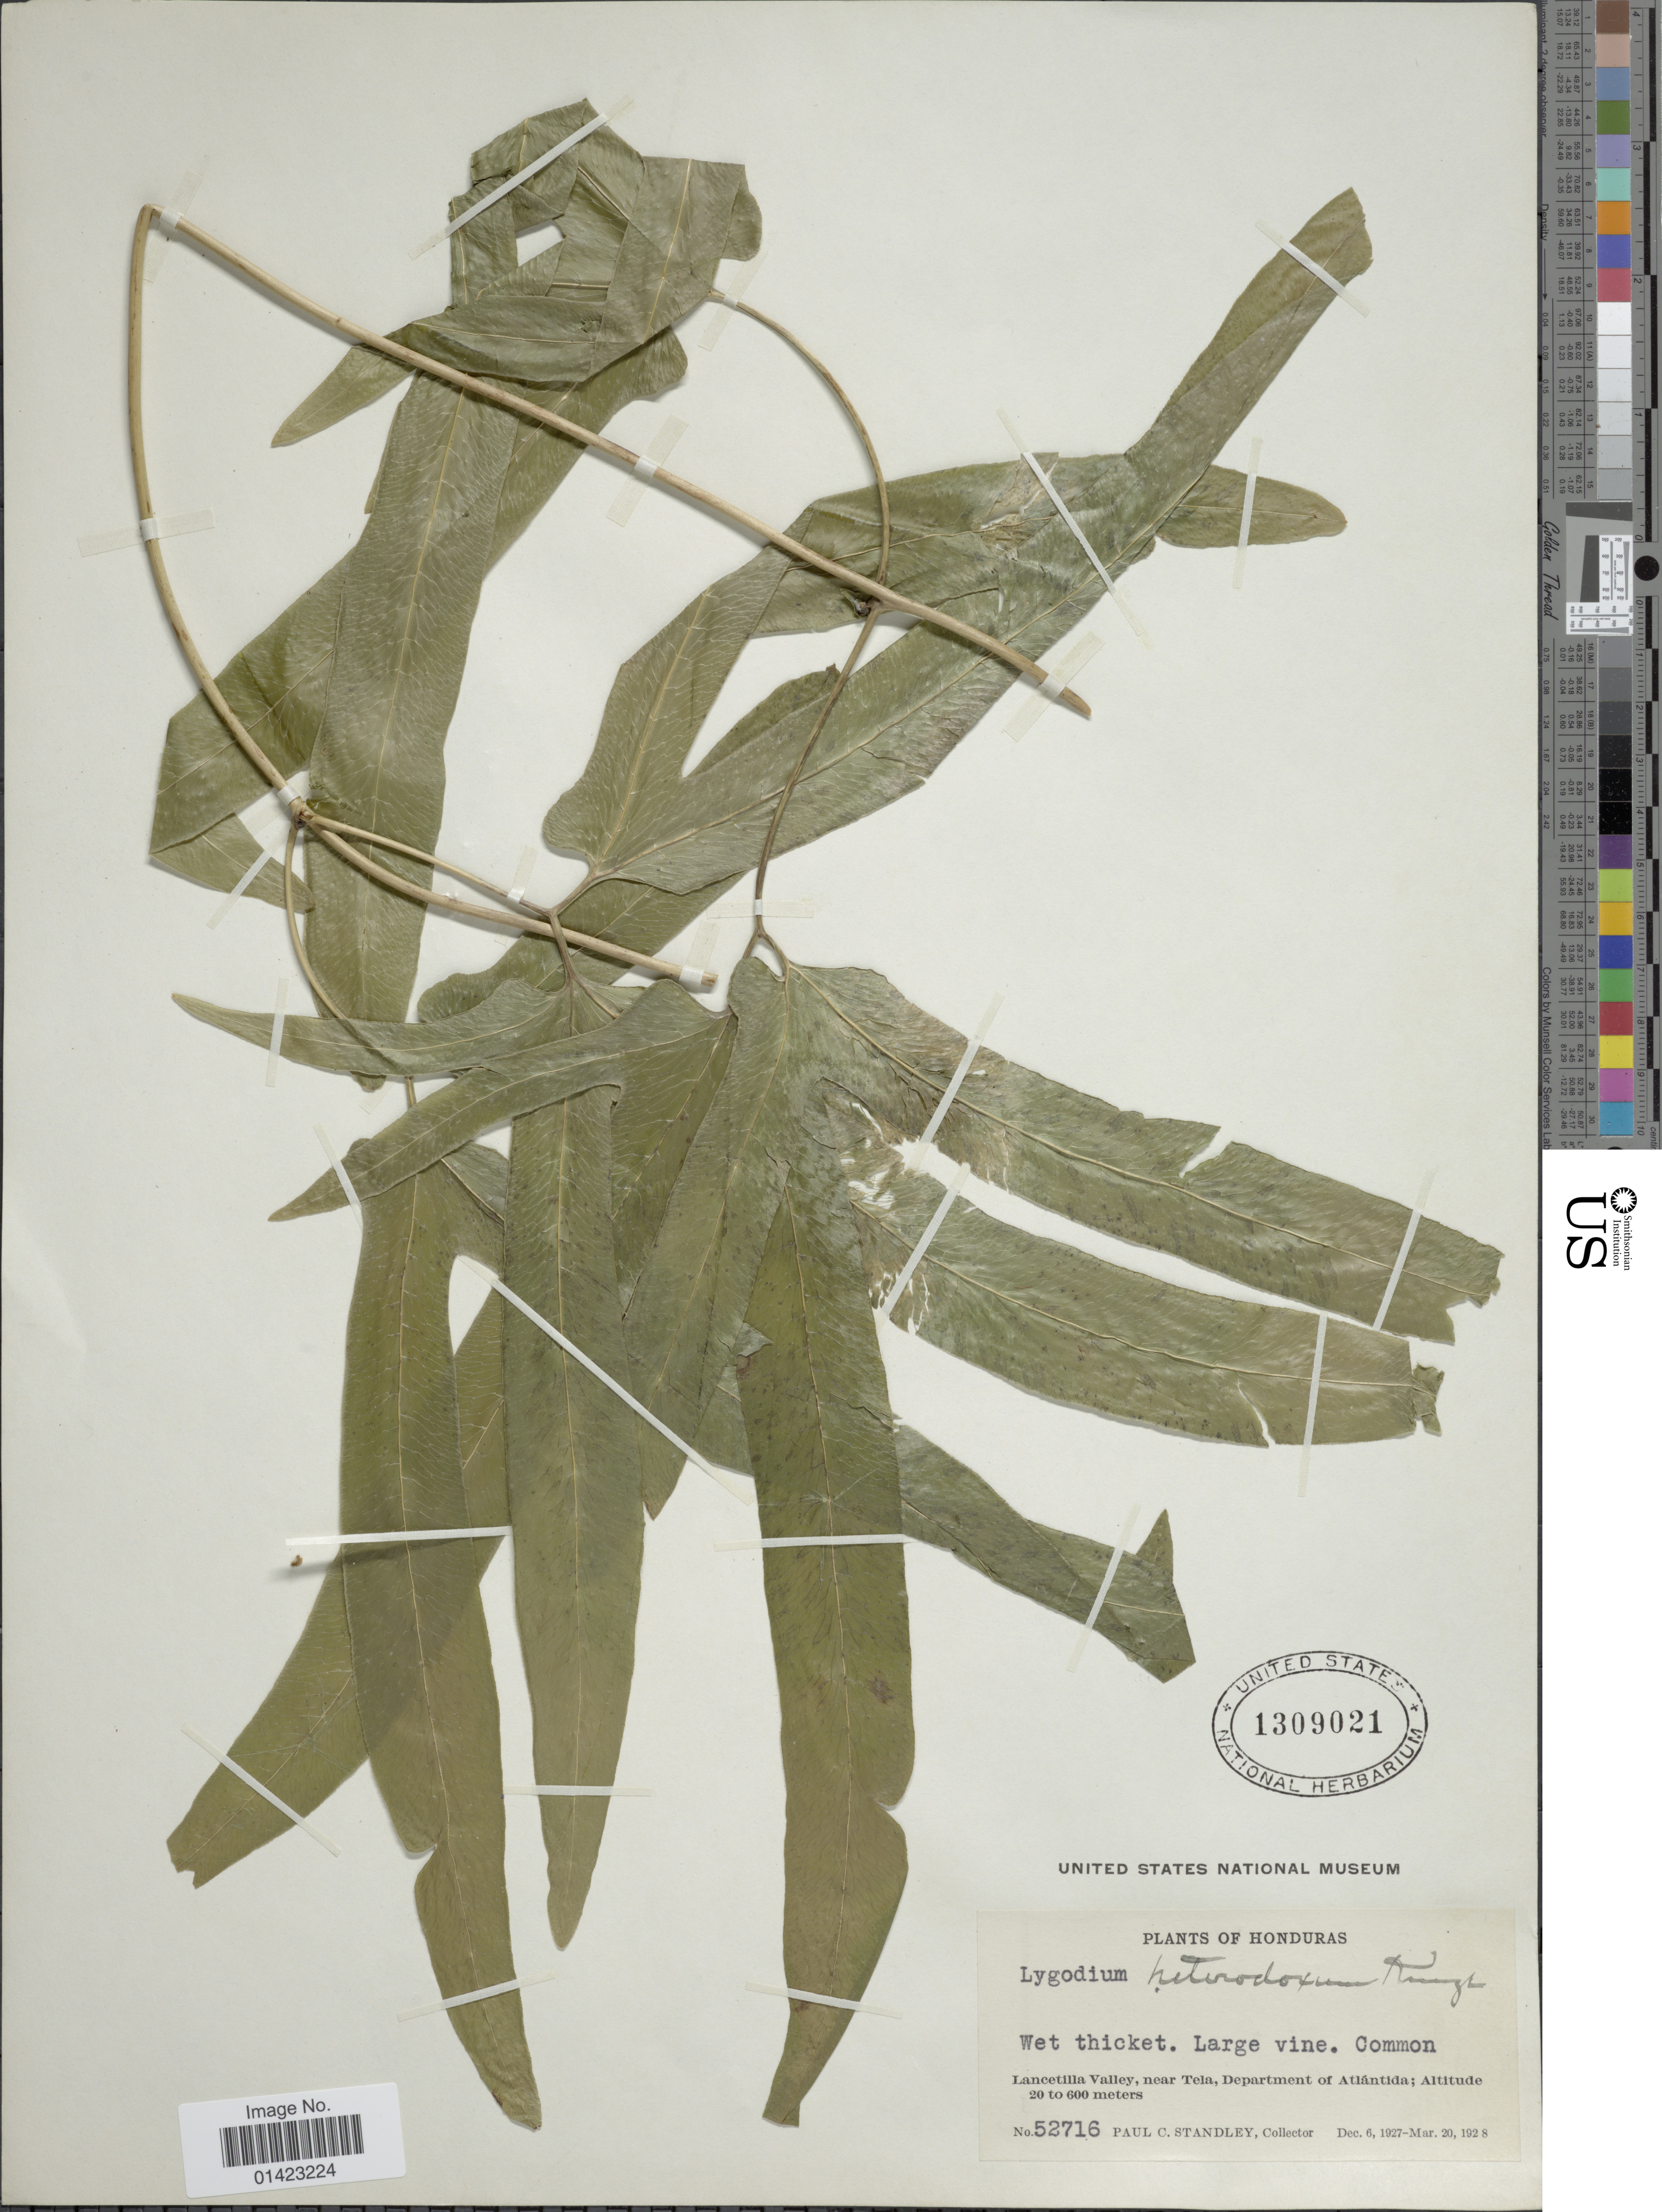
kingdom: Plantae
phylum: Tracheophyta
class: Polypodiopsida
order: Schizaeales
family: Lygodiaceae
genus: Lygodium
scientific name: Lygodium heterodoxum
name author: Kunze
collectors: P. C. Standley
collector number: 52716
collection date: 1927-12-06/1928-03-20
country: Honduras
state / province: Atlántida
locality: Lancetilla valley, near Tela Department of Atlantida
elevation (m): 20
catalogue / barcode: US 1309021